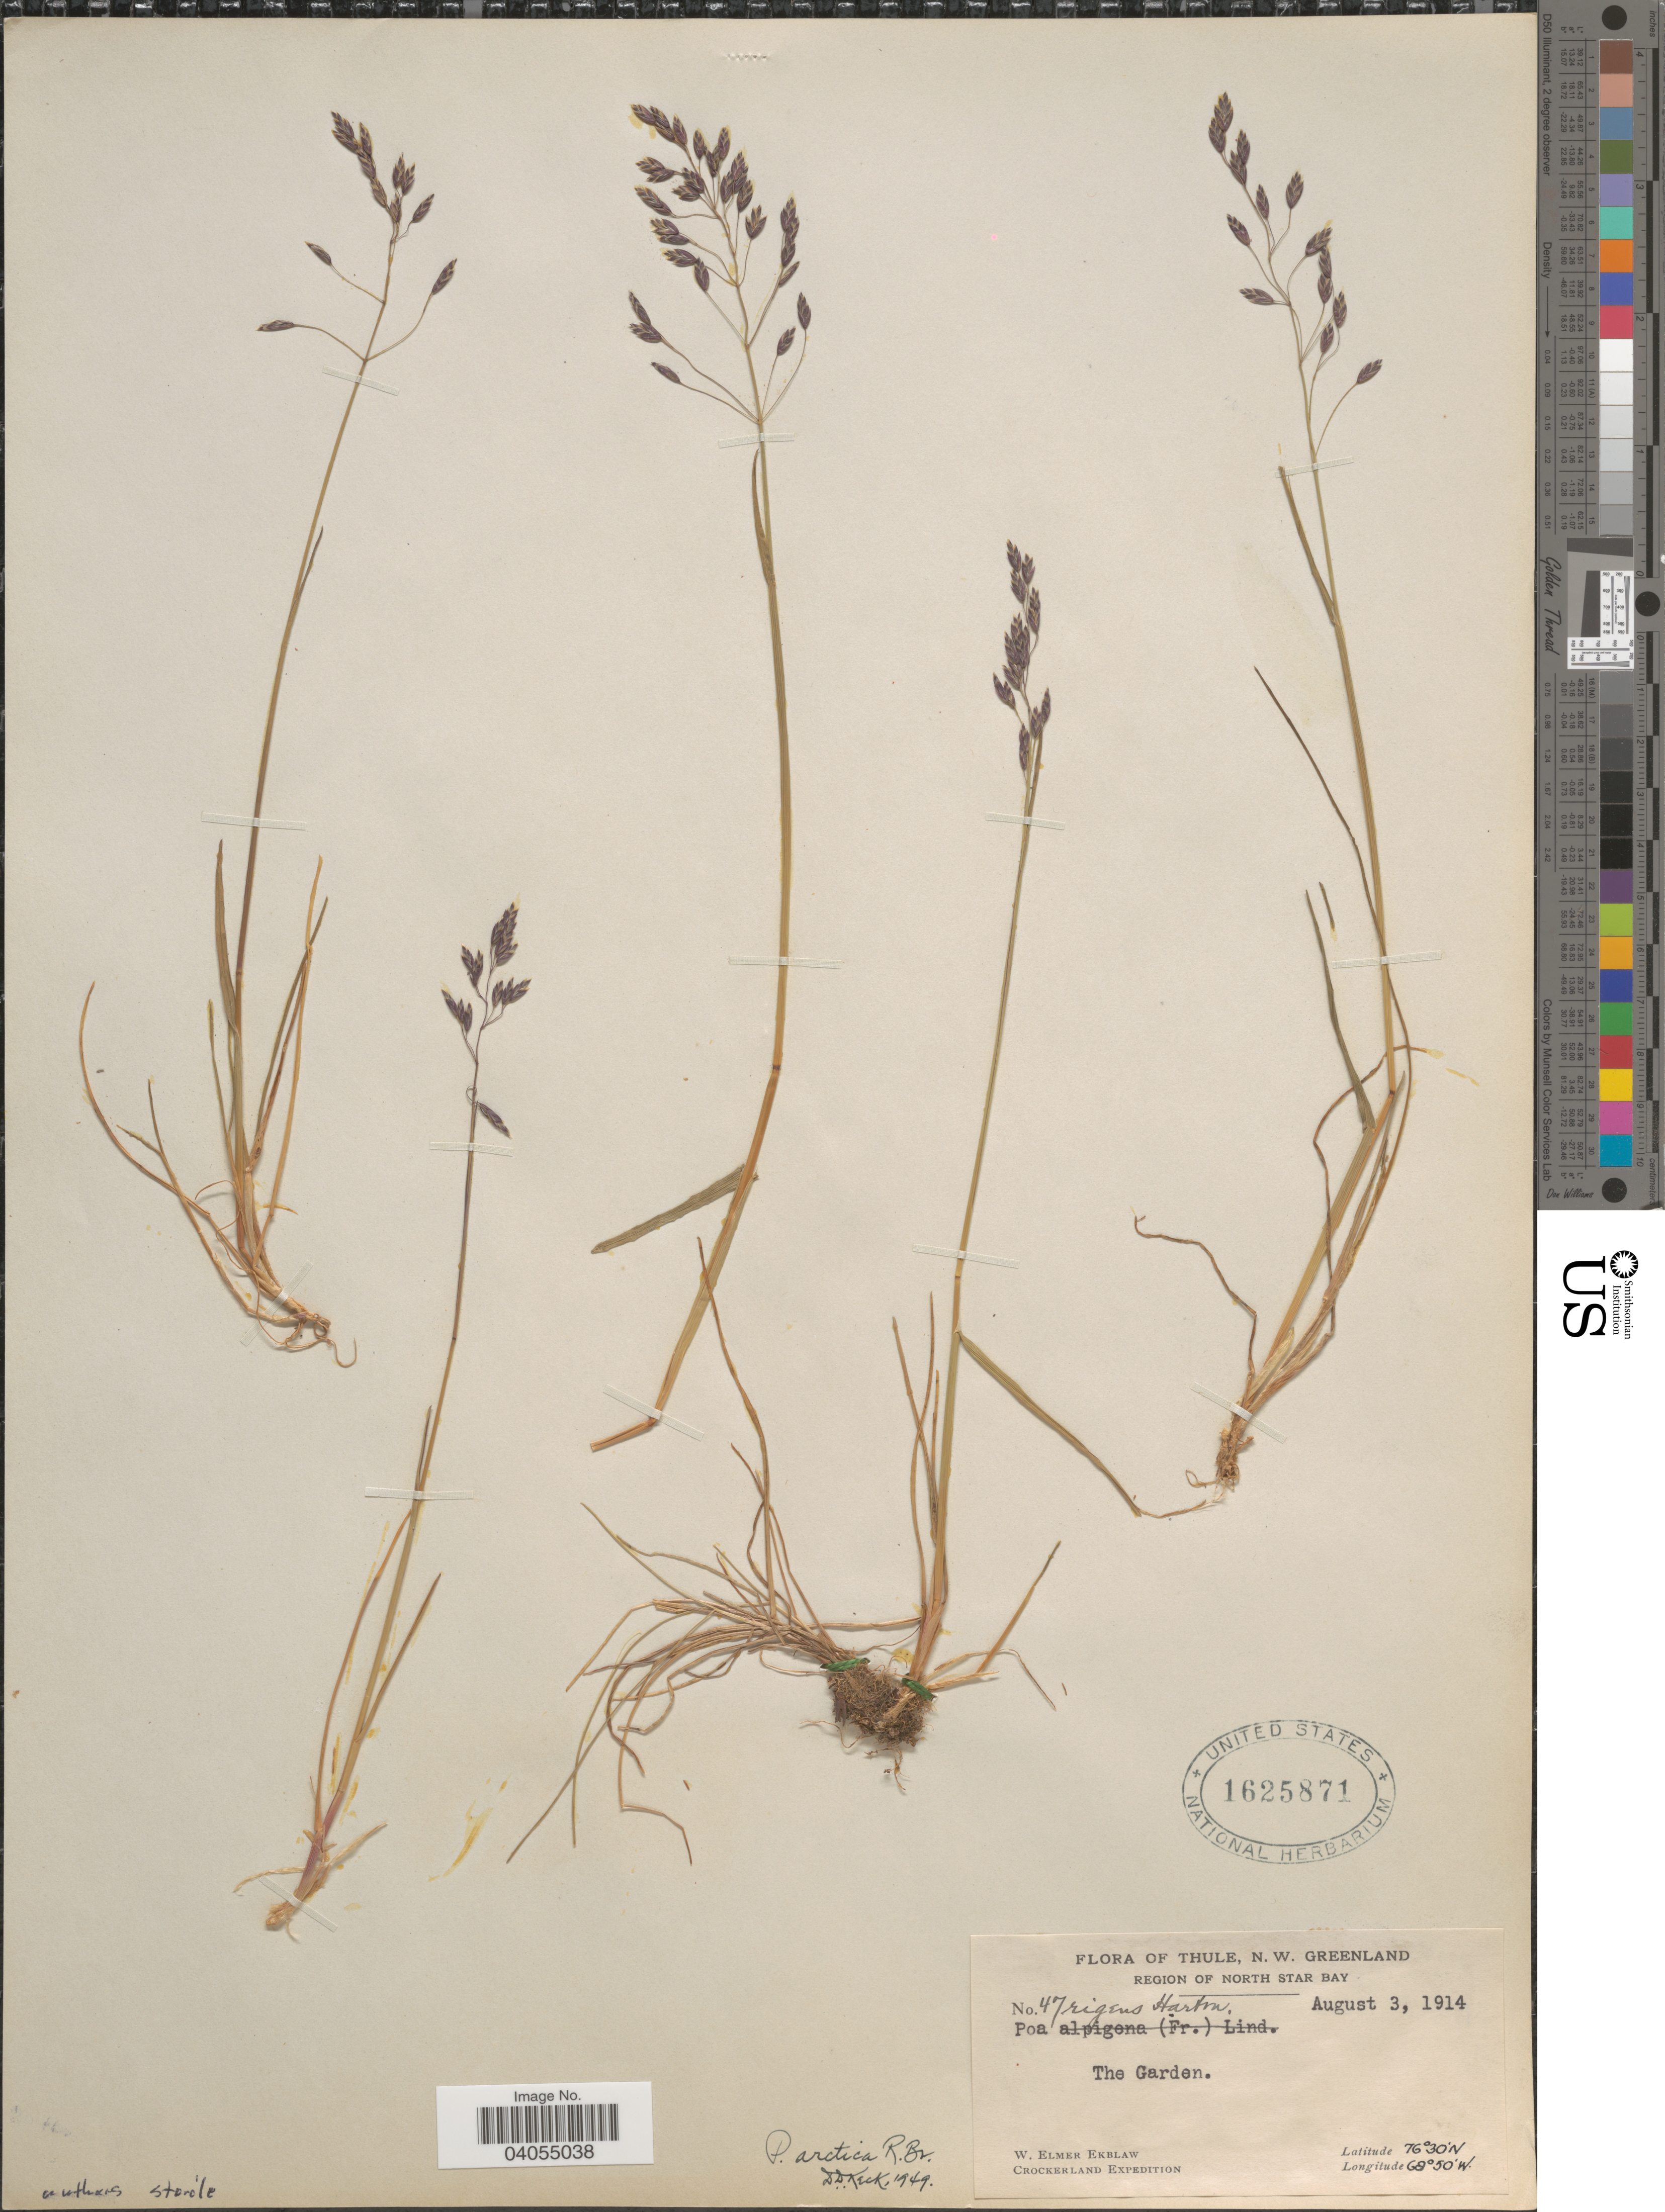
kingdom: Plantae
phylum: Tracheophyta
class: Liliopsida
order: Poales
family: Poaceae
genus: Poa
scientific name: Poa arctica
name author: R. Br.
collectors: W. Ekblaw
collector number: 47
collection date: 1914-08-03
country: Greenland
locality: Thule, N.W. Greenland. Region of North Star Bay. The Garden.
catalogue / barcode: US 1625871